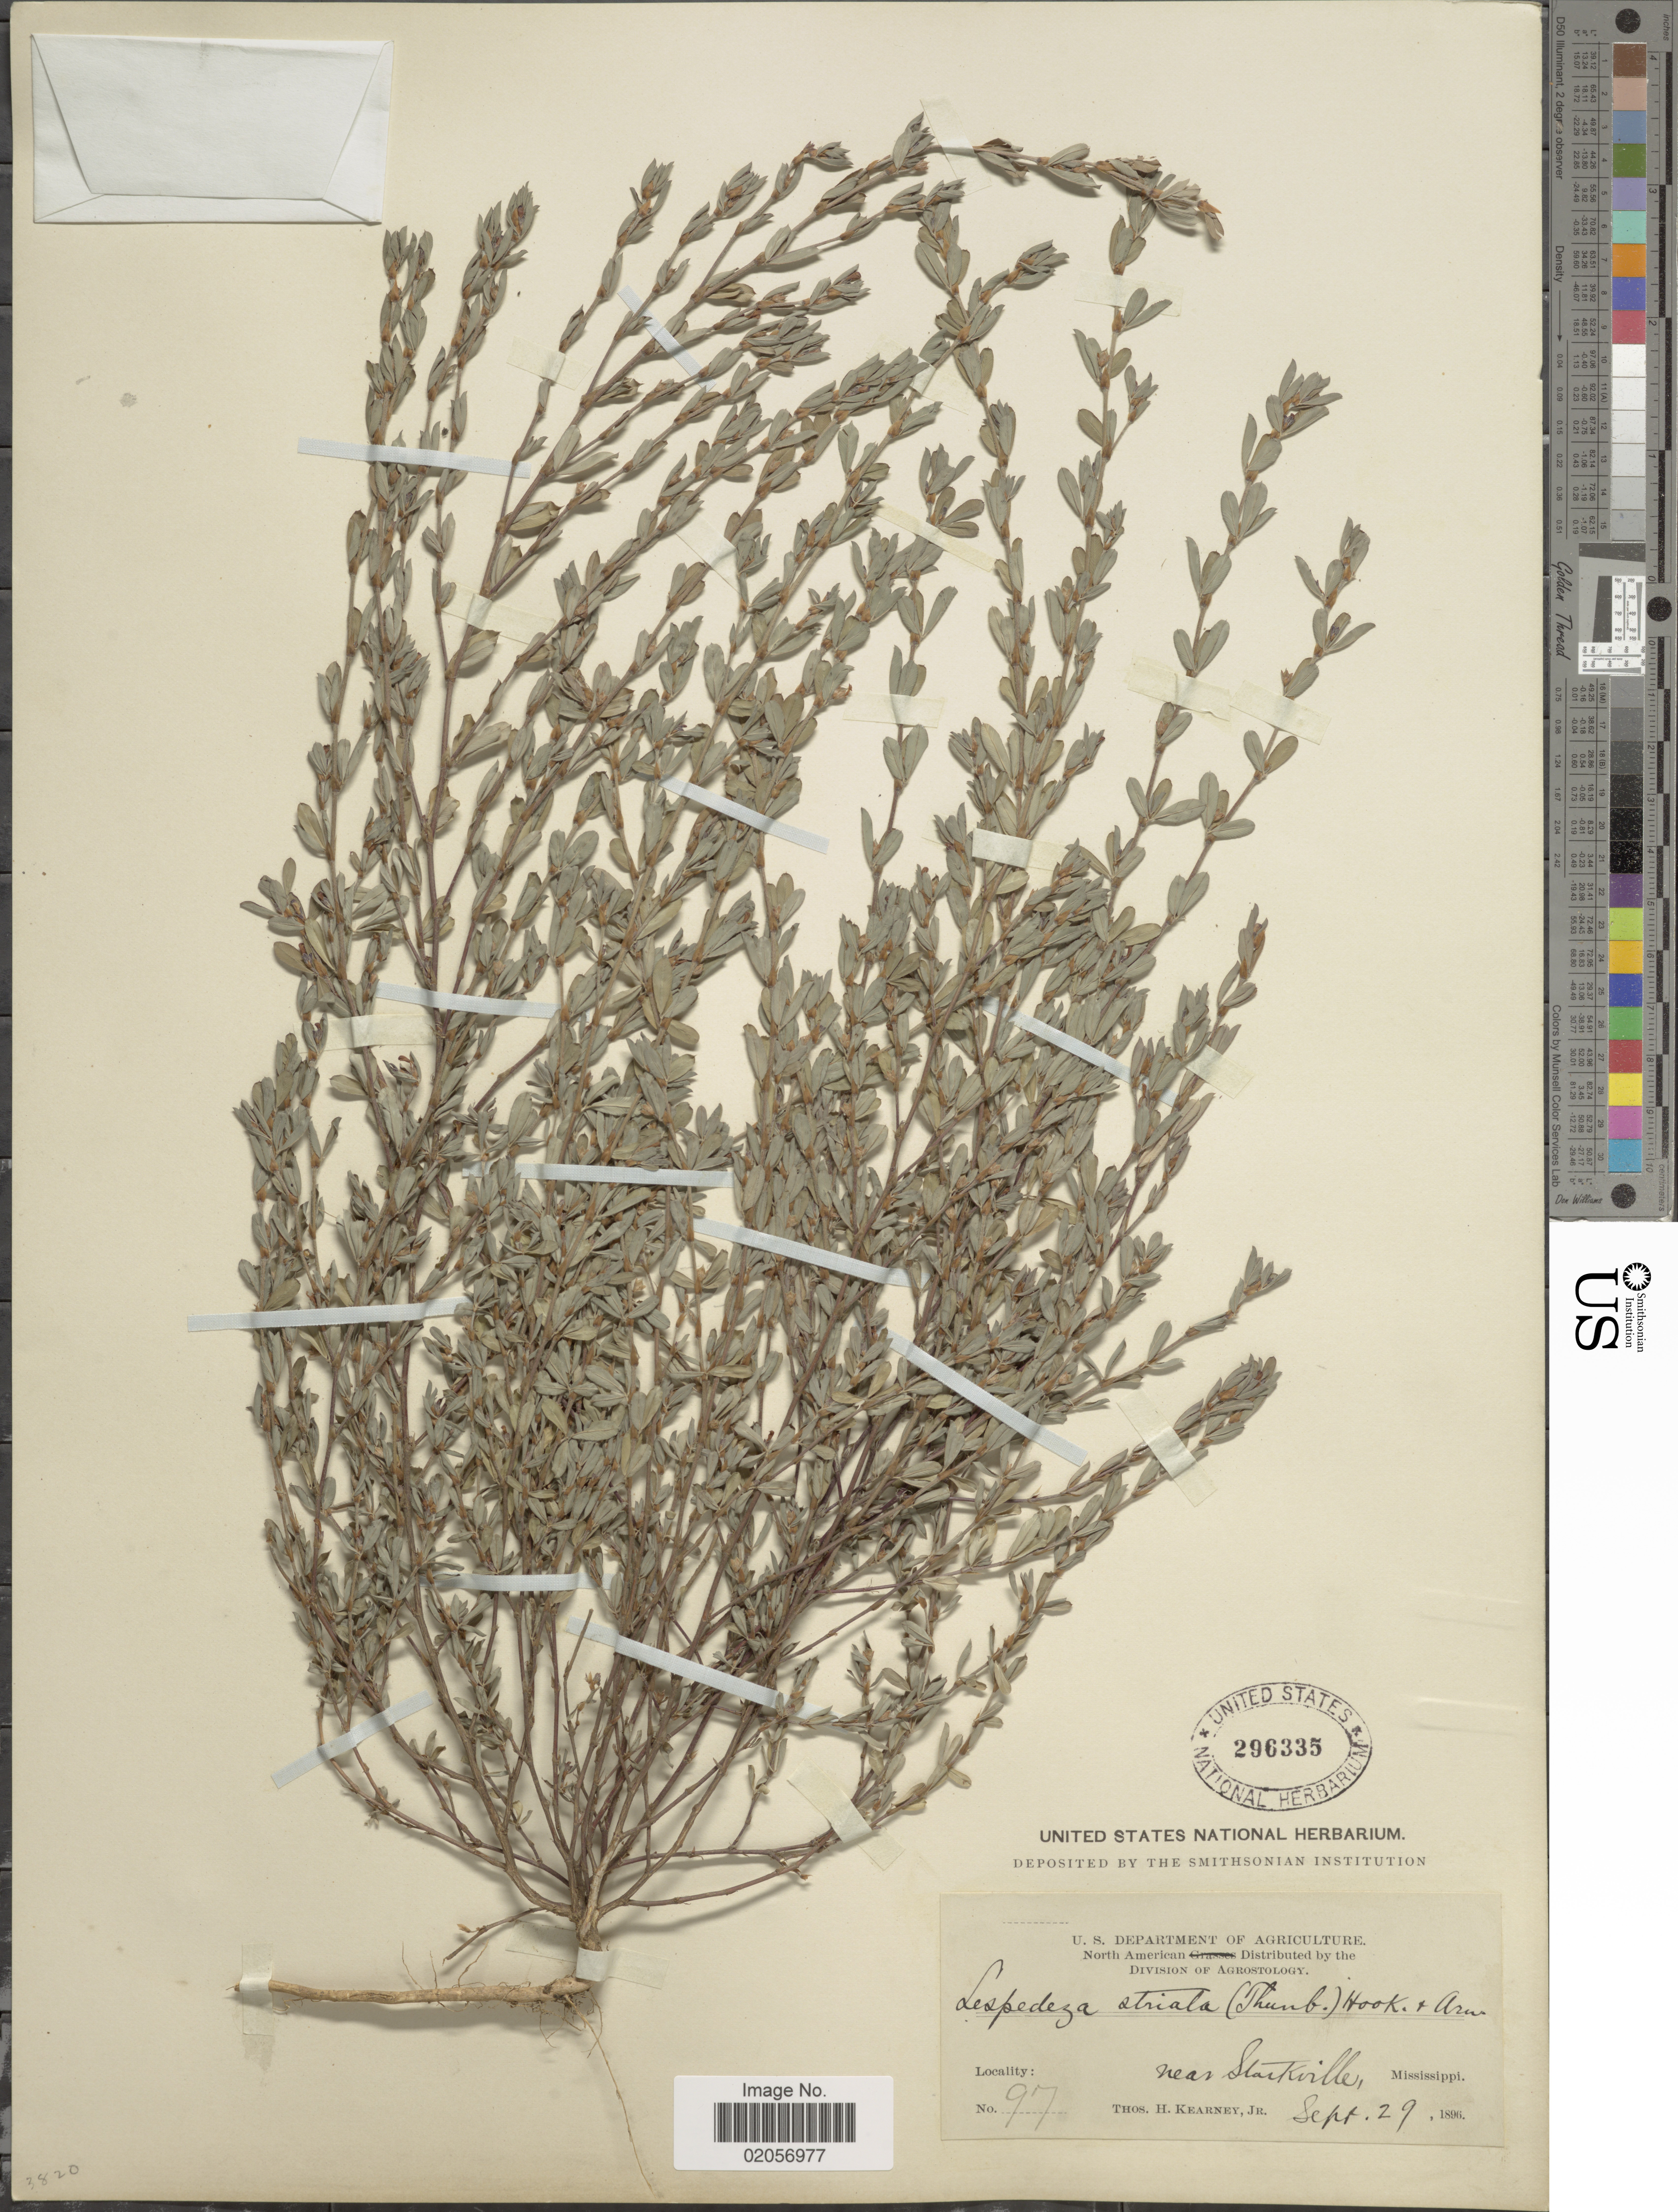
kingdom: Plantae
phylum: Tracheophyta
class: Magnoliopsida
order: Fabales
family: Fabaceae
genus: Kummerowia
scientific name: Kummerowia striata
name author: (Thunb.) Schindl.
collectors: T. H. Kearney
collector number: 97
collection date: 1896-09-29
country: United States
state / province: Mississippi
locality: Near Starkville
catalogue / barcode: US 296335